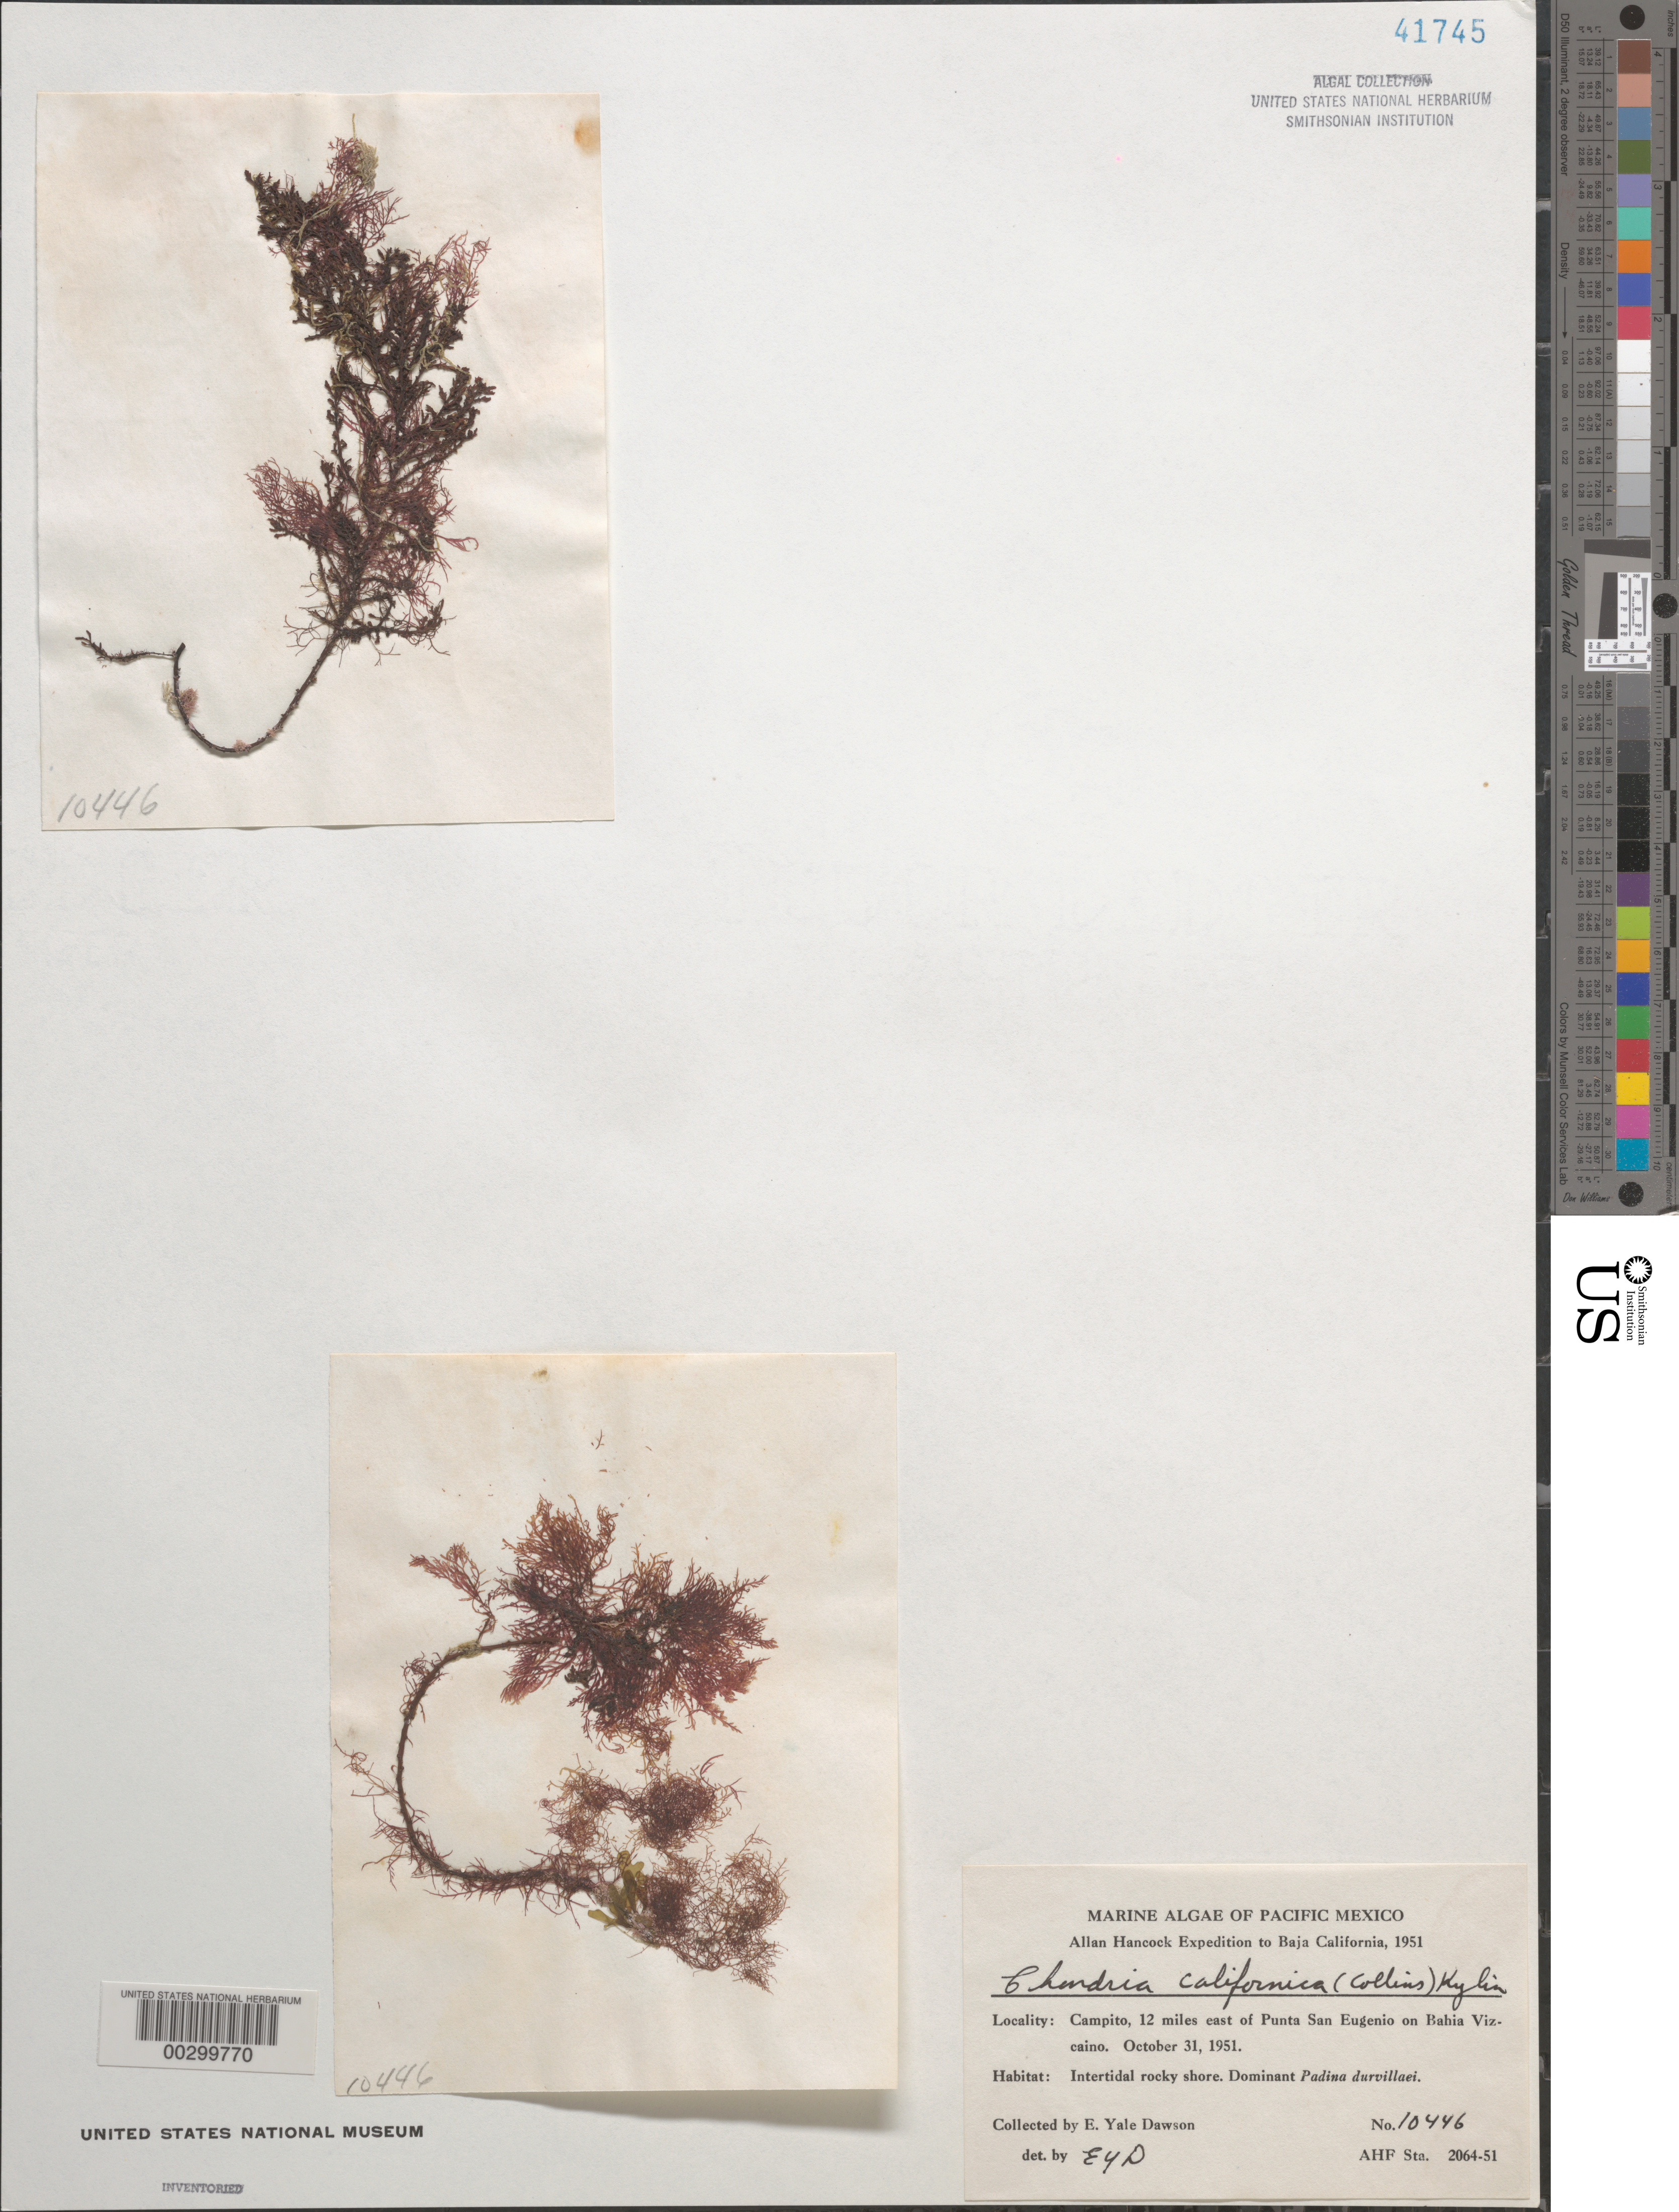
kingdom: Plantae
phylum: Rhodophyta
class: Florideophyceae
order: Ceramiales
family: Rhodomelaceae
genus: Chondria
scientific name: Chondria acrorhizophora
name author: Setch. & N.L. Gardner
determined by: Algae name updating Project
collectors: E. Y. Dawson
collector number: EYD 10446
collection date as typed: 31 Oct 1951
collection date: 1951-10-31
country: Mexico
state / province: Baja California Sur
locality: Campito, 12 miles east of Punta Eugenia, Bahia Vizcaino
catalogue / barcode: US 41745